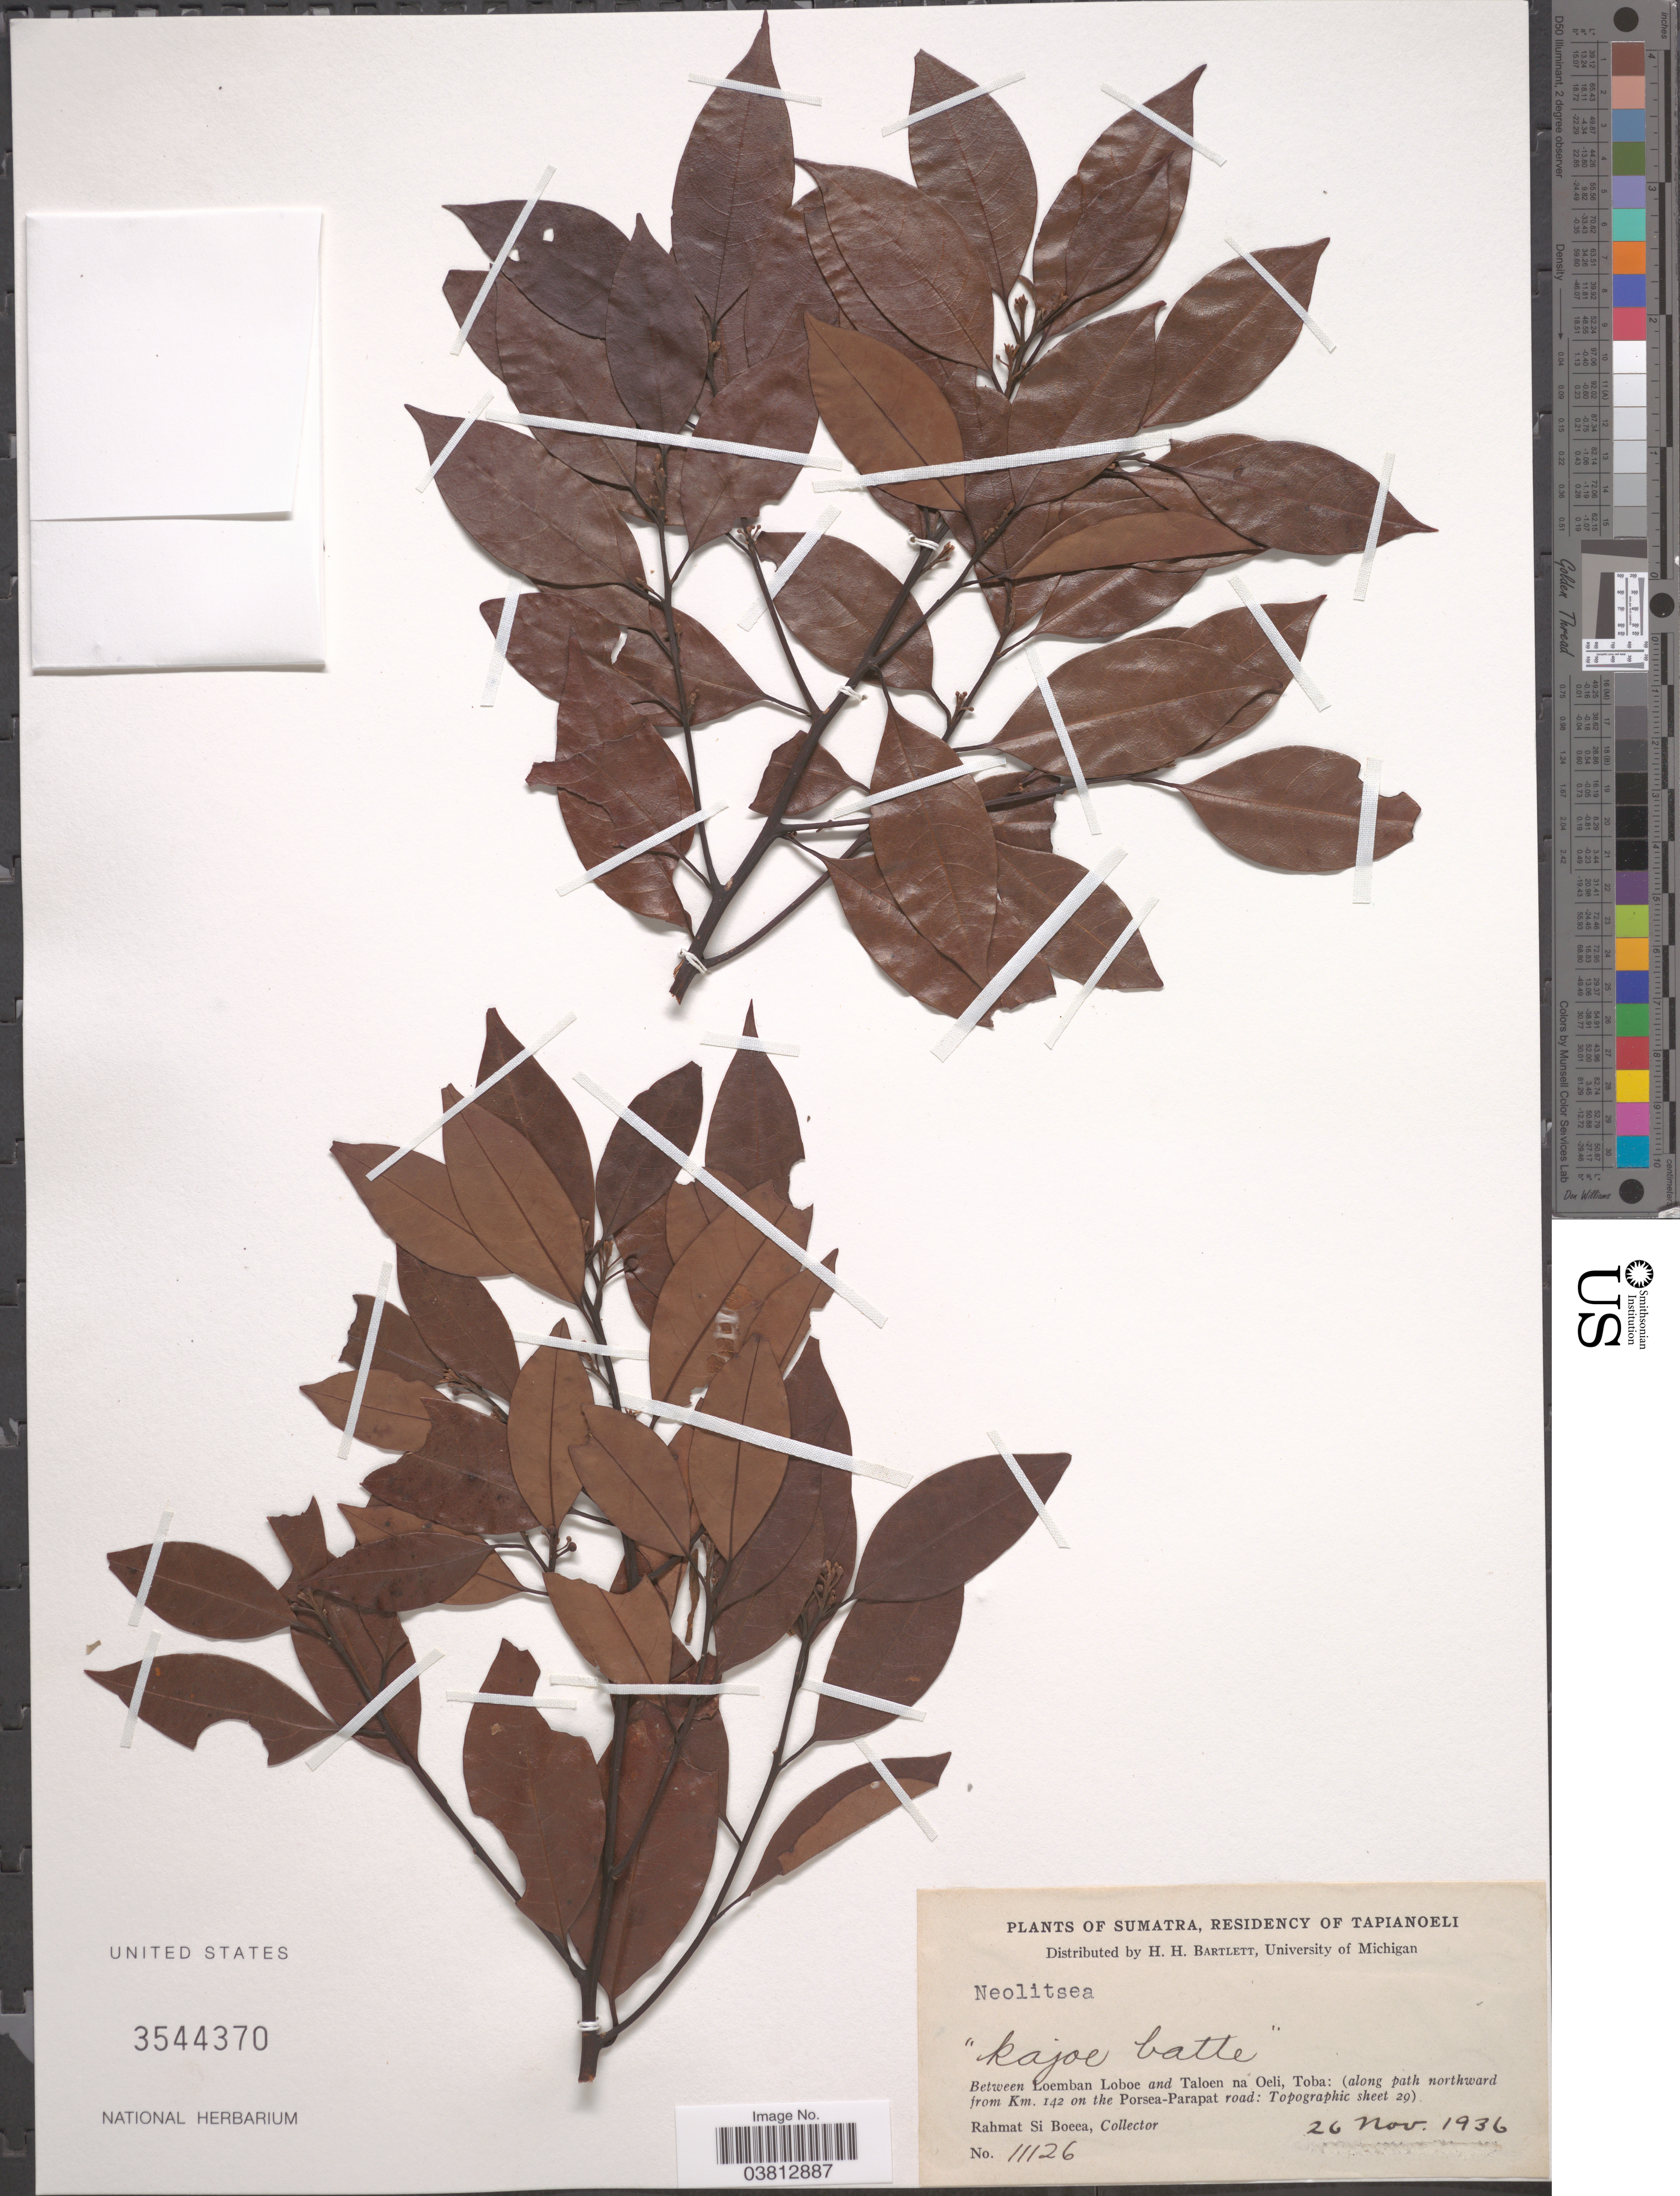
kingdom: Plantae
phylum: Tracheophyta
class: Magnoliopsida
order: Laurales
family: Lauraceae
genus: Neolitsea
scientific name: Neolitsea sp.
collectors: Rahmat Si Boeea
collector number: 11126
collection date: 1936-11-26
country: Indonesia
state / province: Sumatra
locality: Residency of Tapianoeli. Between Loemban Loboe and Taloen na Oeli, Toba: (along path northward from Km. 142 on the Porsea-Parapat road: Topographic sheet 29).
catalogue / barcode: US 3544370